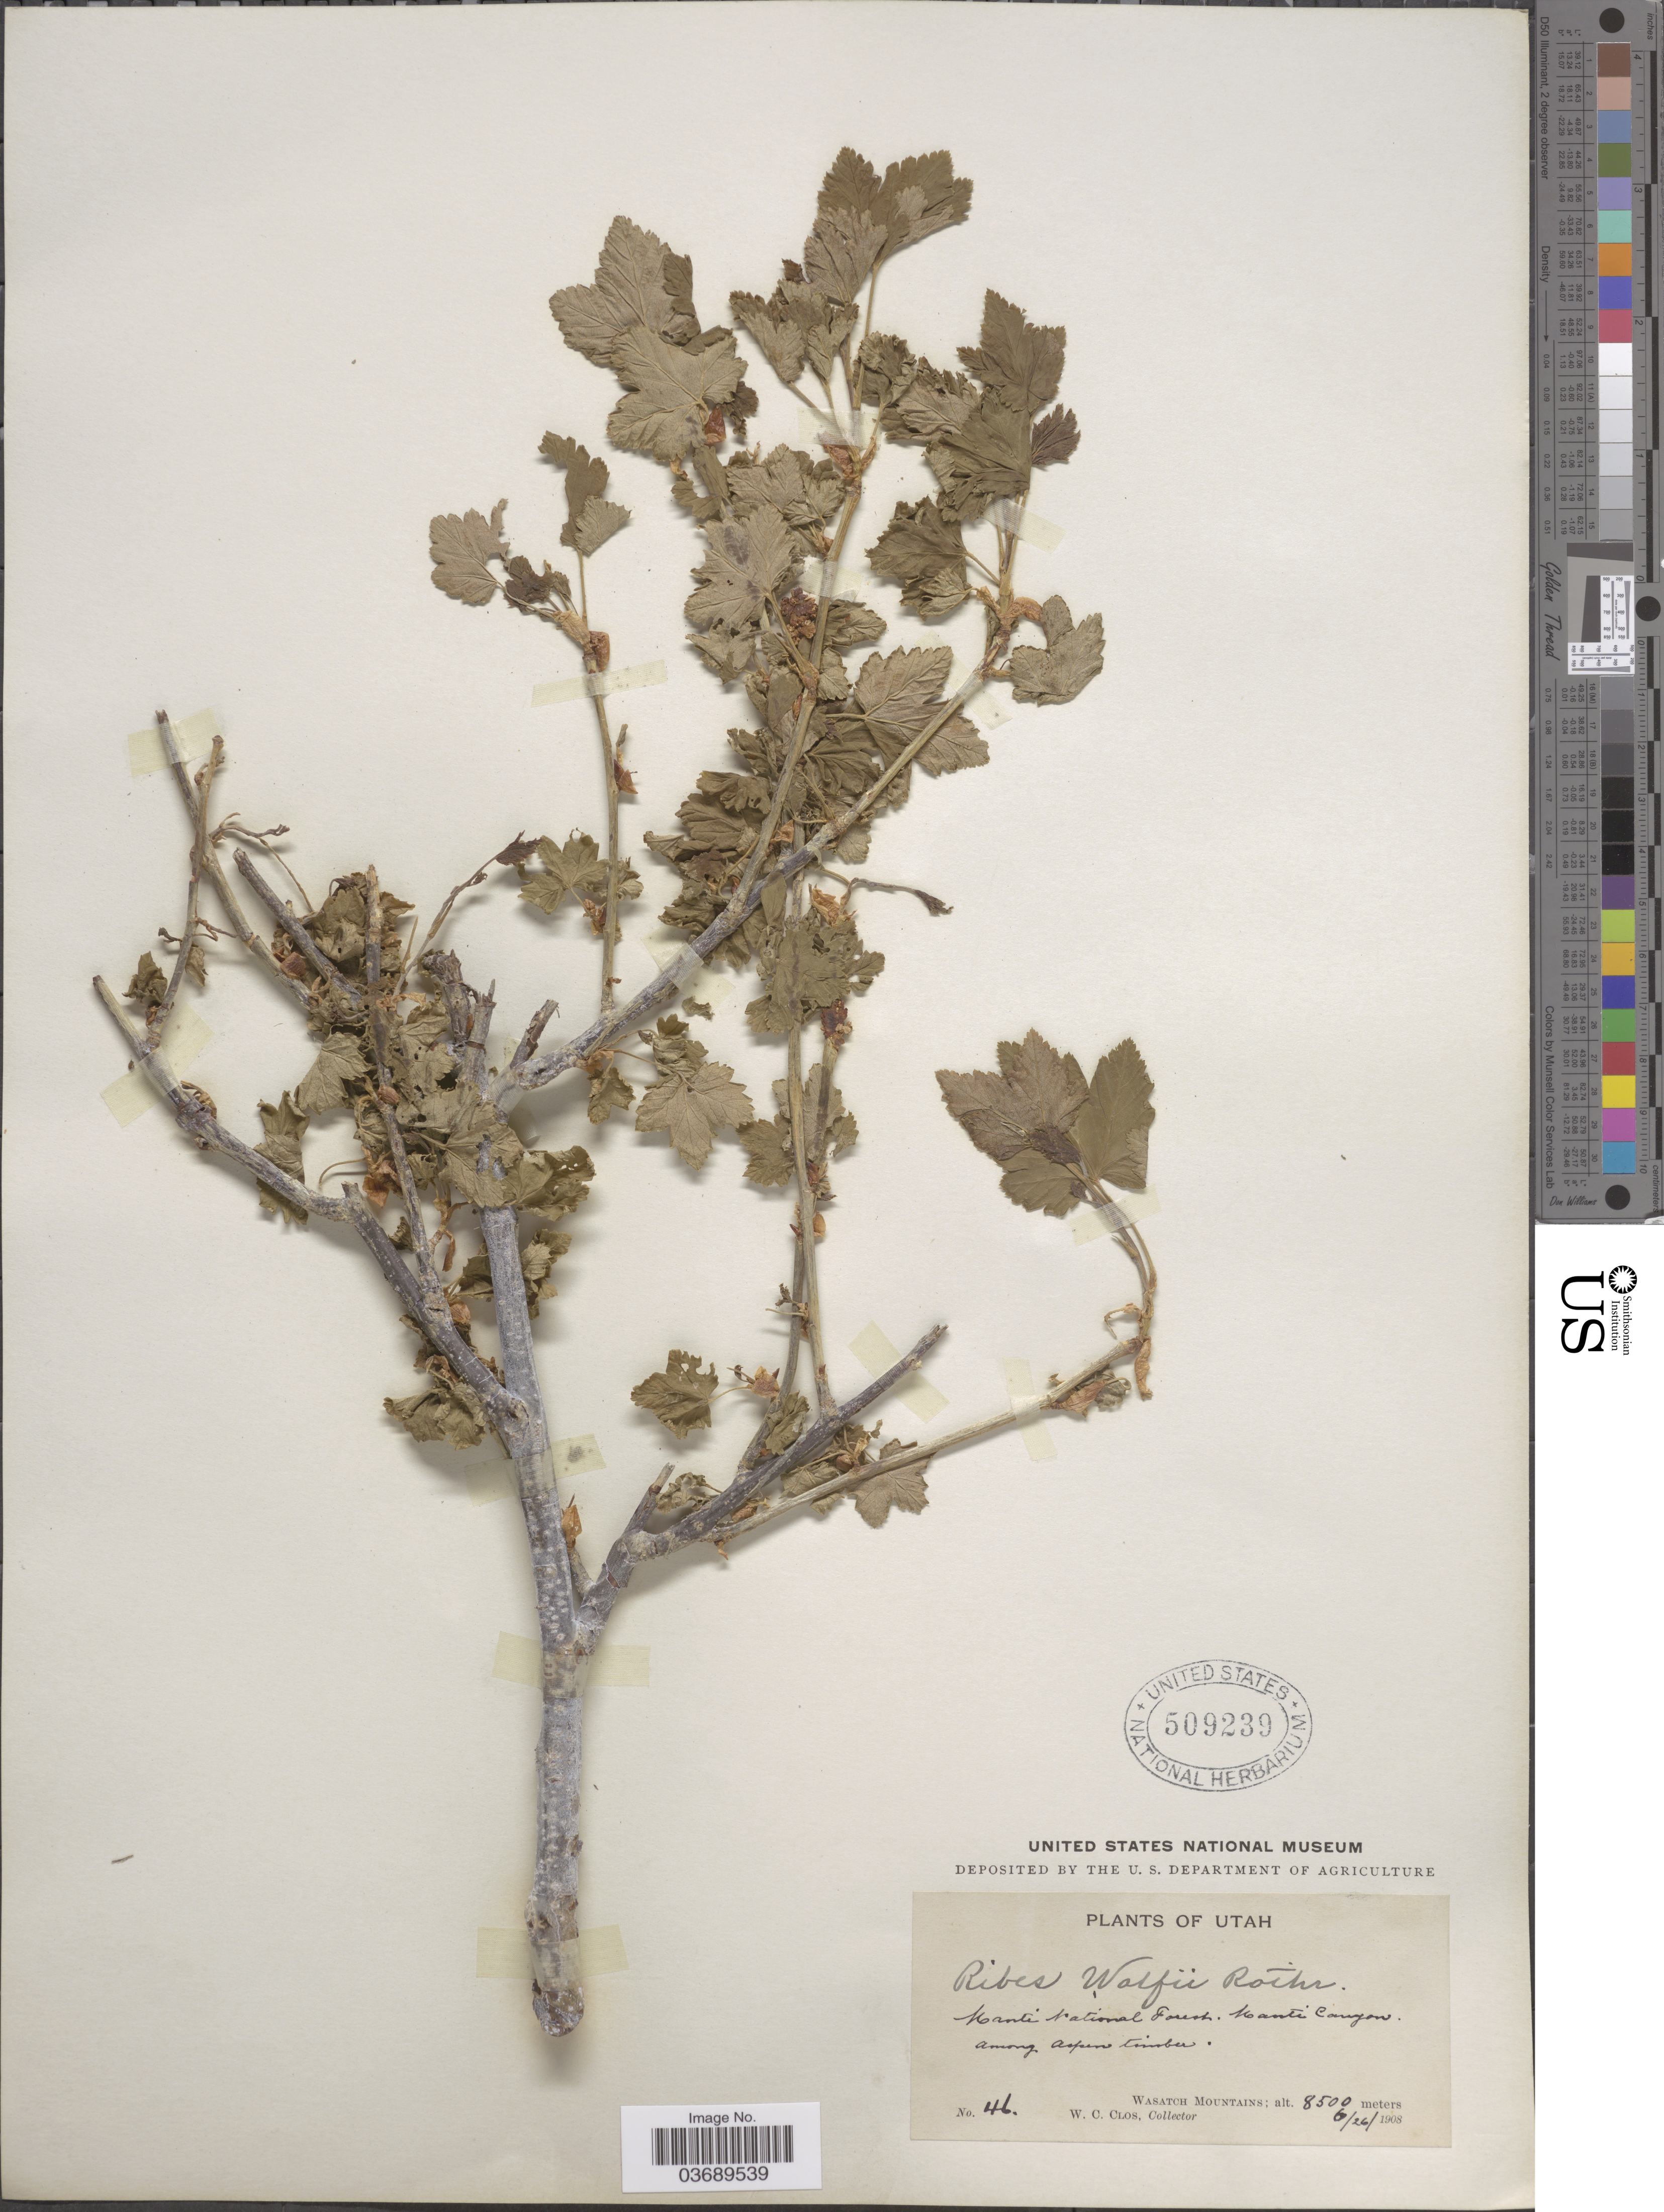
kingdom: Plantae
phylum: Tracheophyta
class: Magnoliopsida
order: Saxifragales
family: Grossulariaceae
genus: Ribes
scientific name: Ribes wolfii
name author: Rothr.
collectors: W. C. Clos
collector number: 46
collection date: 1908-06-26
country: United States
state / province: Utah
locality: Manti National Forest, Manti Canyon among Aspen Timber. Wasatch Mountains.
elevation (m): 8500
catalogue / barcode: US 509239